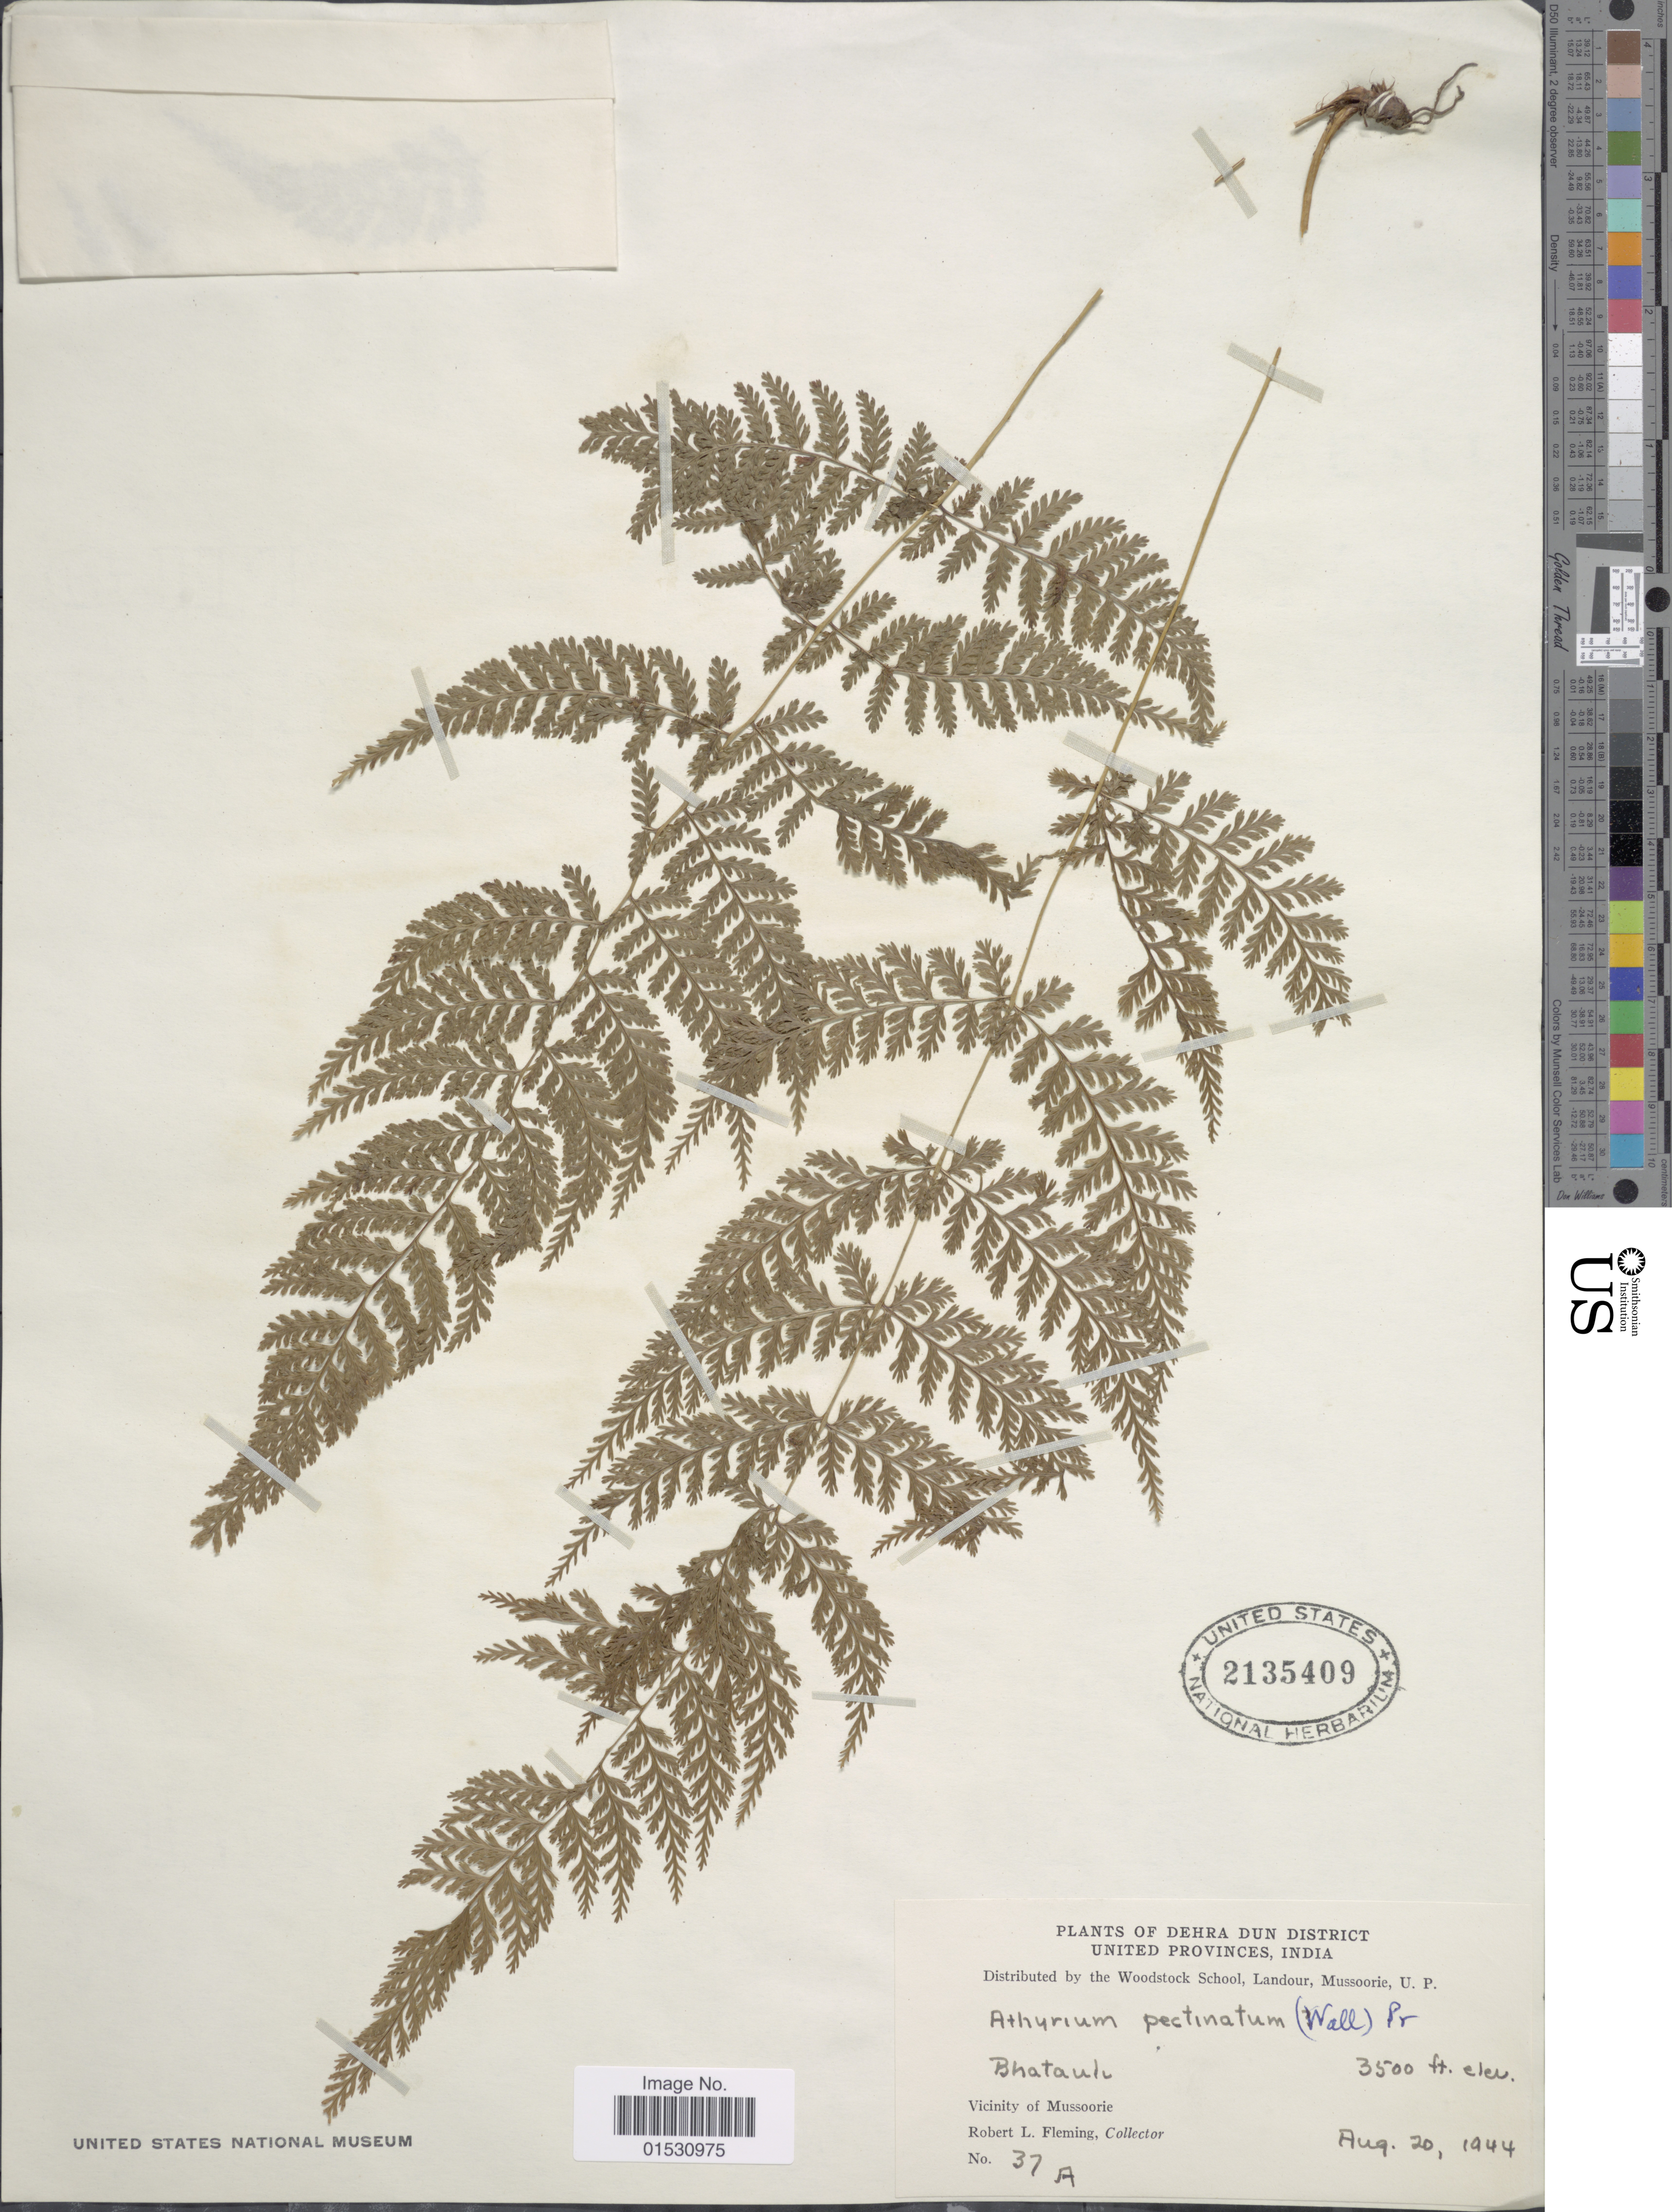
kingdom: Plantae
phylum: Tracheophyta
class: Polypodiopsida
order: Polypodiales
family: Athyriaceae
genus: Athyrium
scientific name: Athyrium pectinatum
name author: (Wall. ex C. Hope) C. Presl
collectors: R. Fleming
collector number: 37A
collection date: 1944-08-20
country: India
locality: Dehra Dun District. United Provinces. Bhatauli. Vicinity of Mussoorie.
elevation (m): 1067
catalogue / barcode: US 2135409